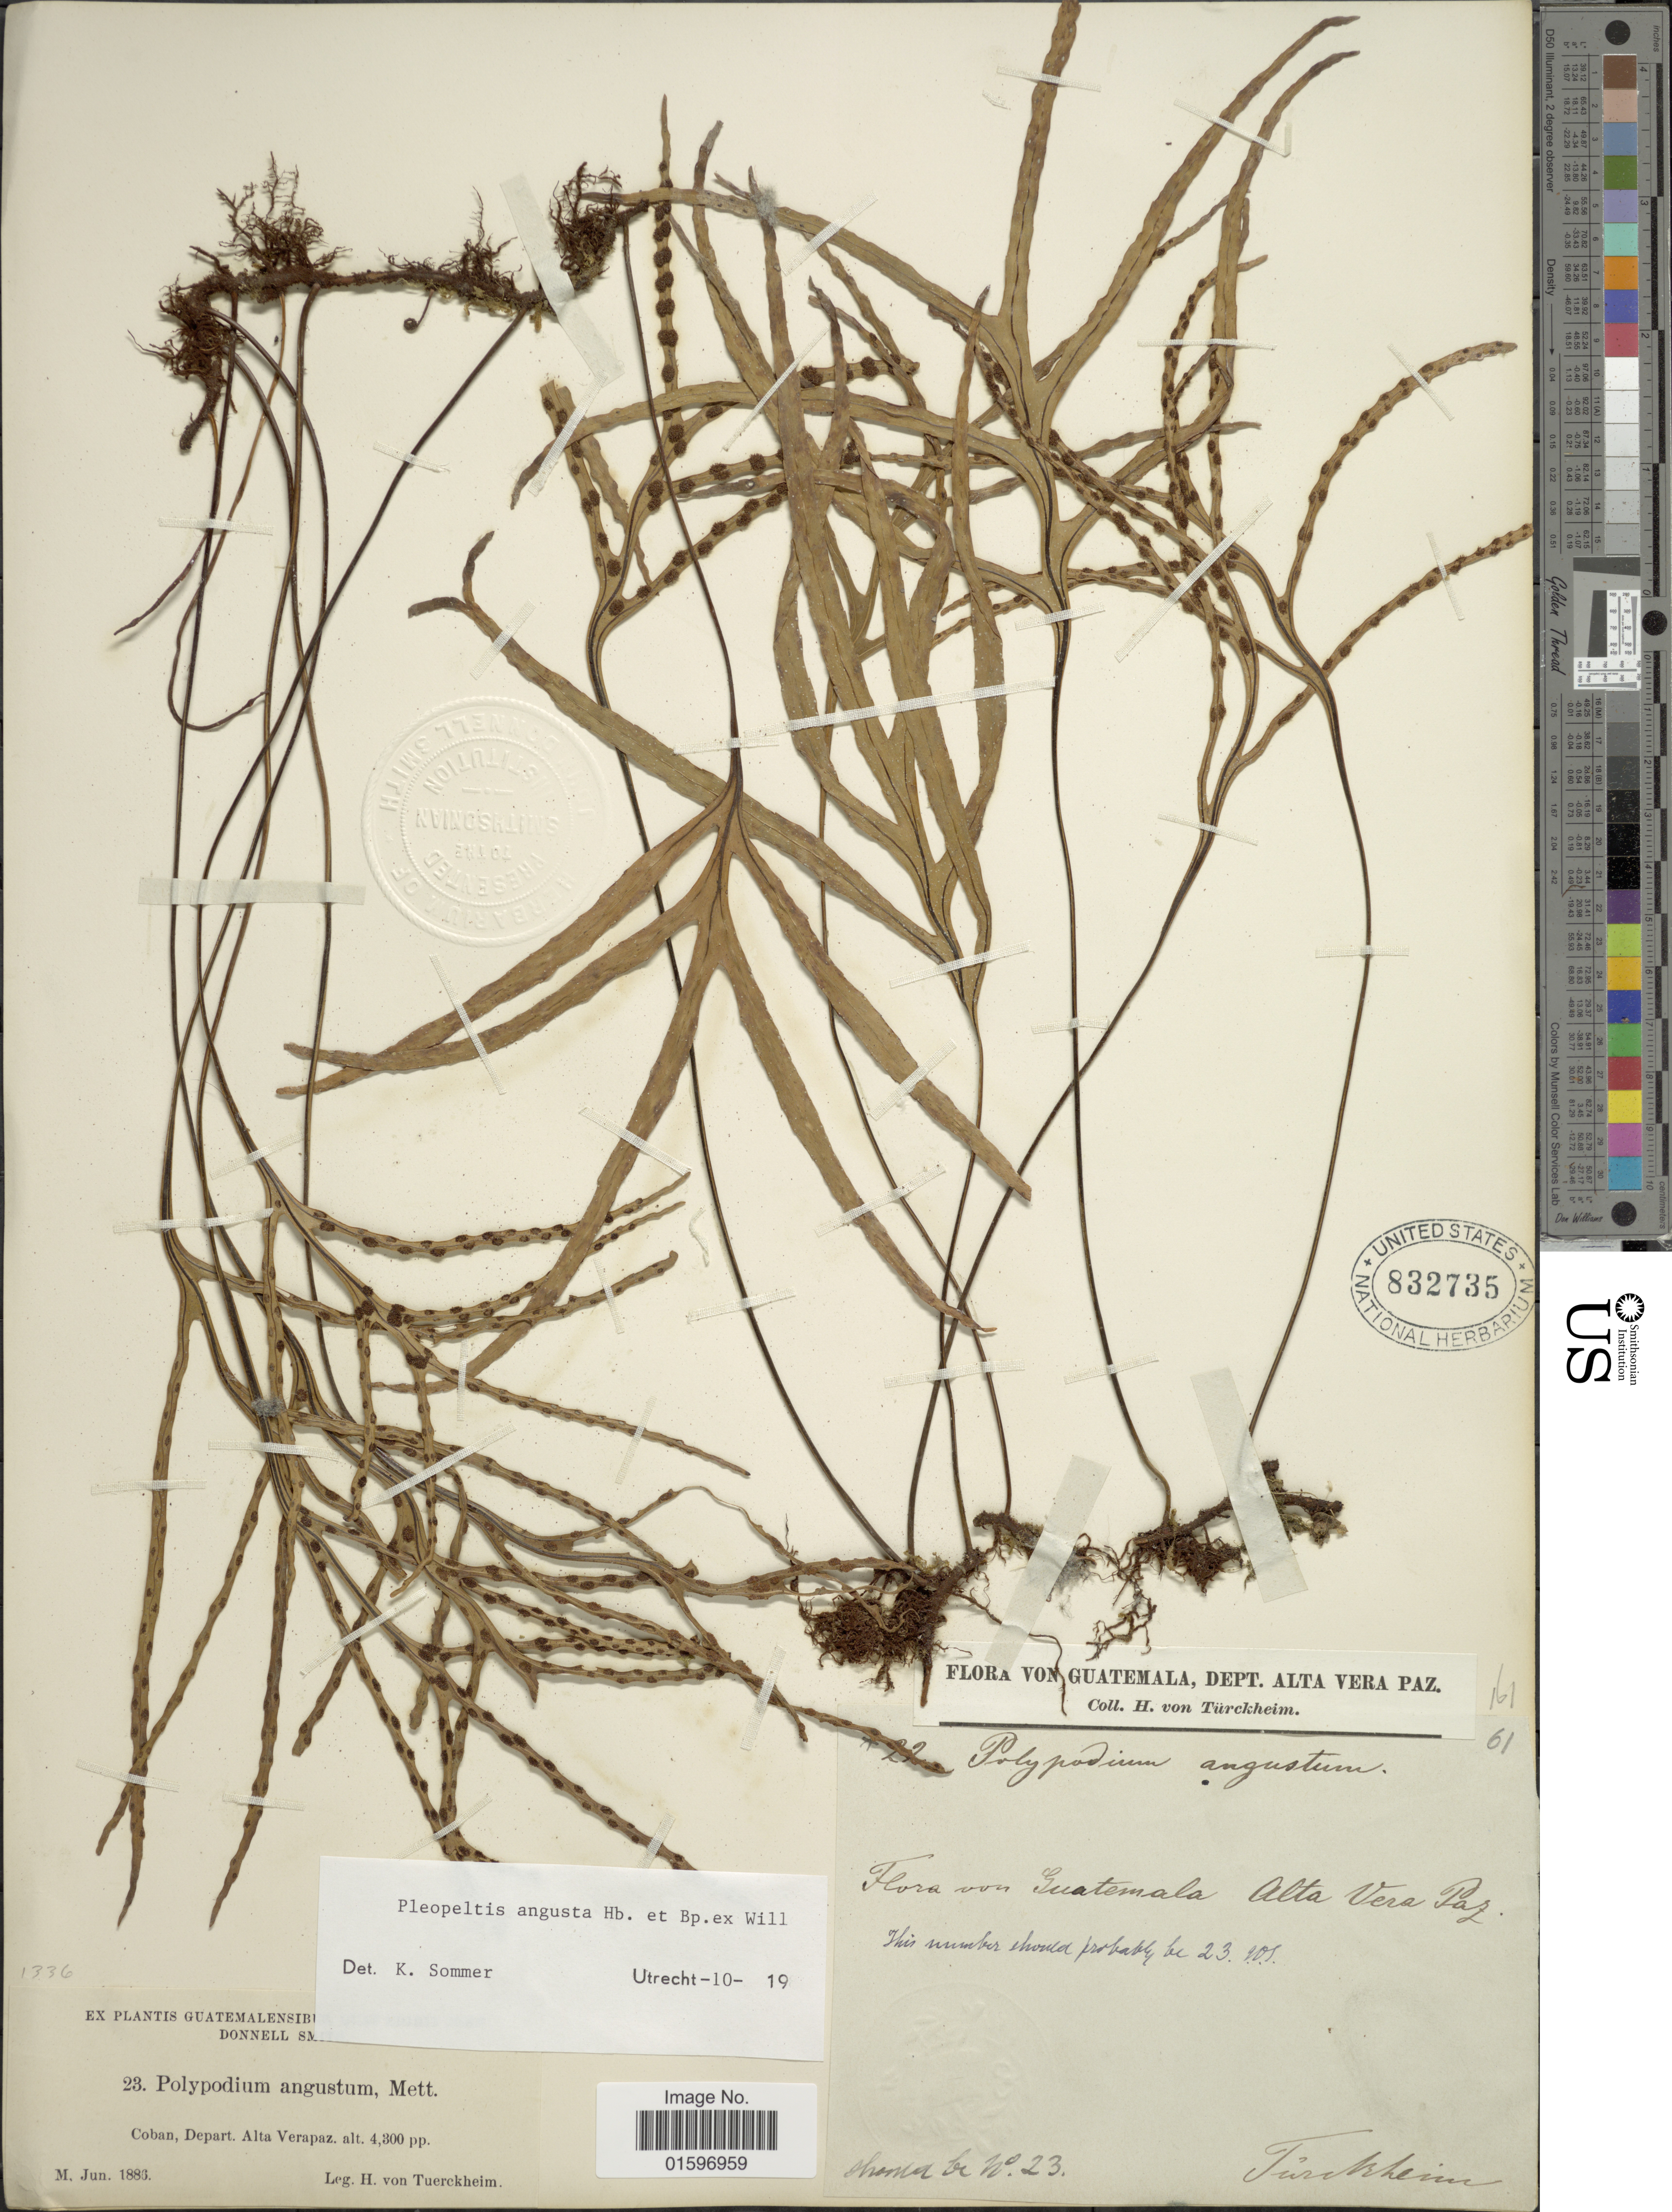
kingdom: Plantae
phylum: Tracheophyta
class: Polypodiopsida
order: Polypodiales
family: Polypodiaceae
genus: Pleopeltis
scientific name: Pleopeltis angusta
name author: Humb. & Bonap. ex Willd.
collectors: H. von Tuerckheim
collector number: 23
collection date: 1886-06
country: Guatemala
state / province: Alta Verapaz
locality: Coban, Depart. Alta Verapaz.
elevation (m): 1311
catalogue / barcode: US 832735